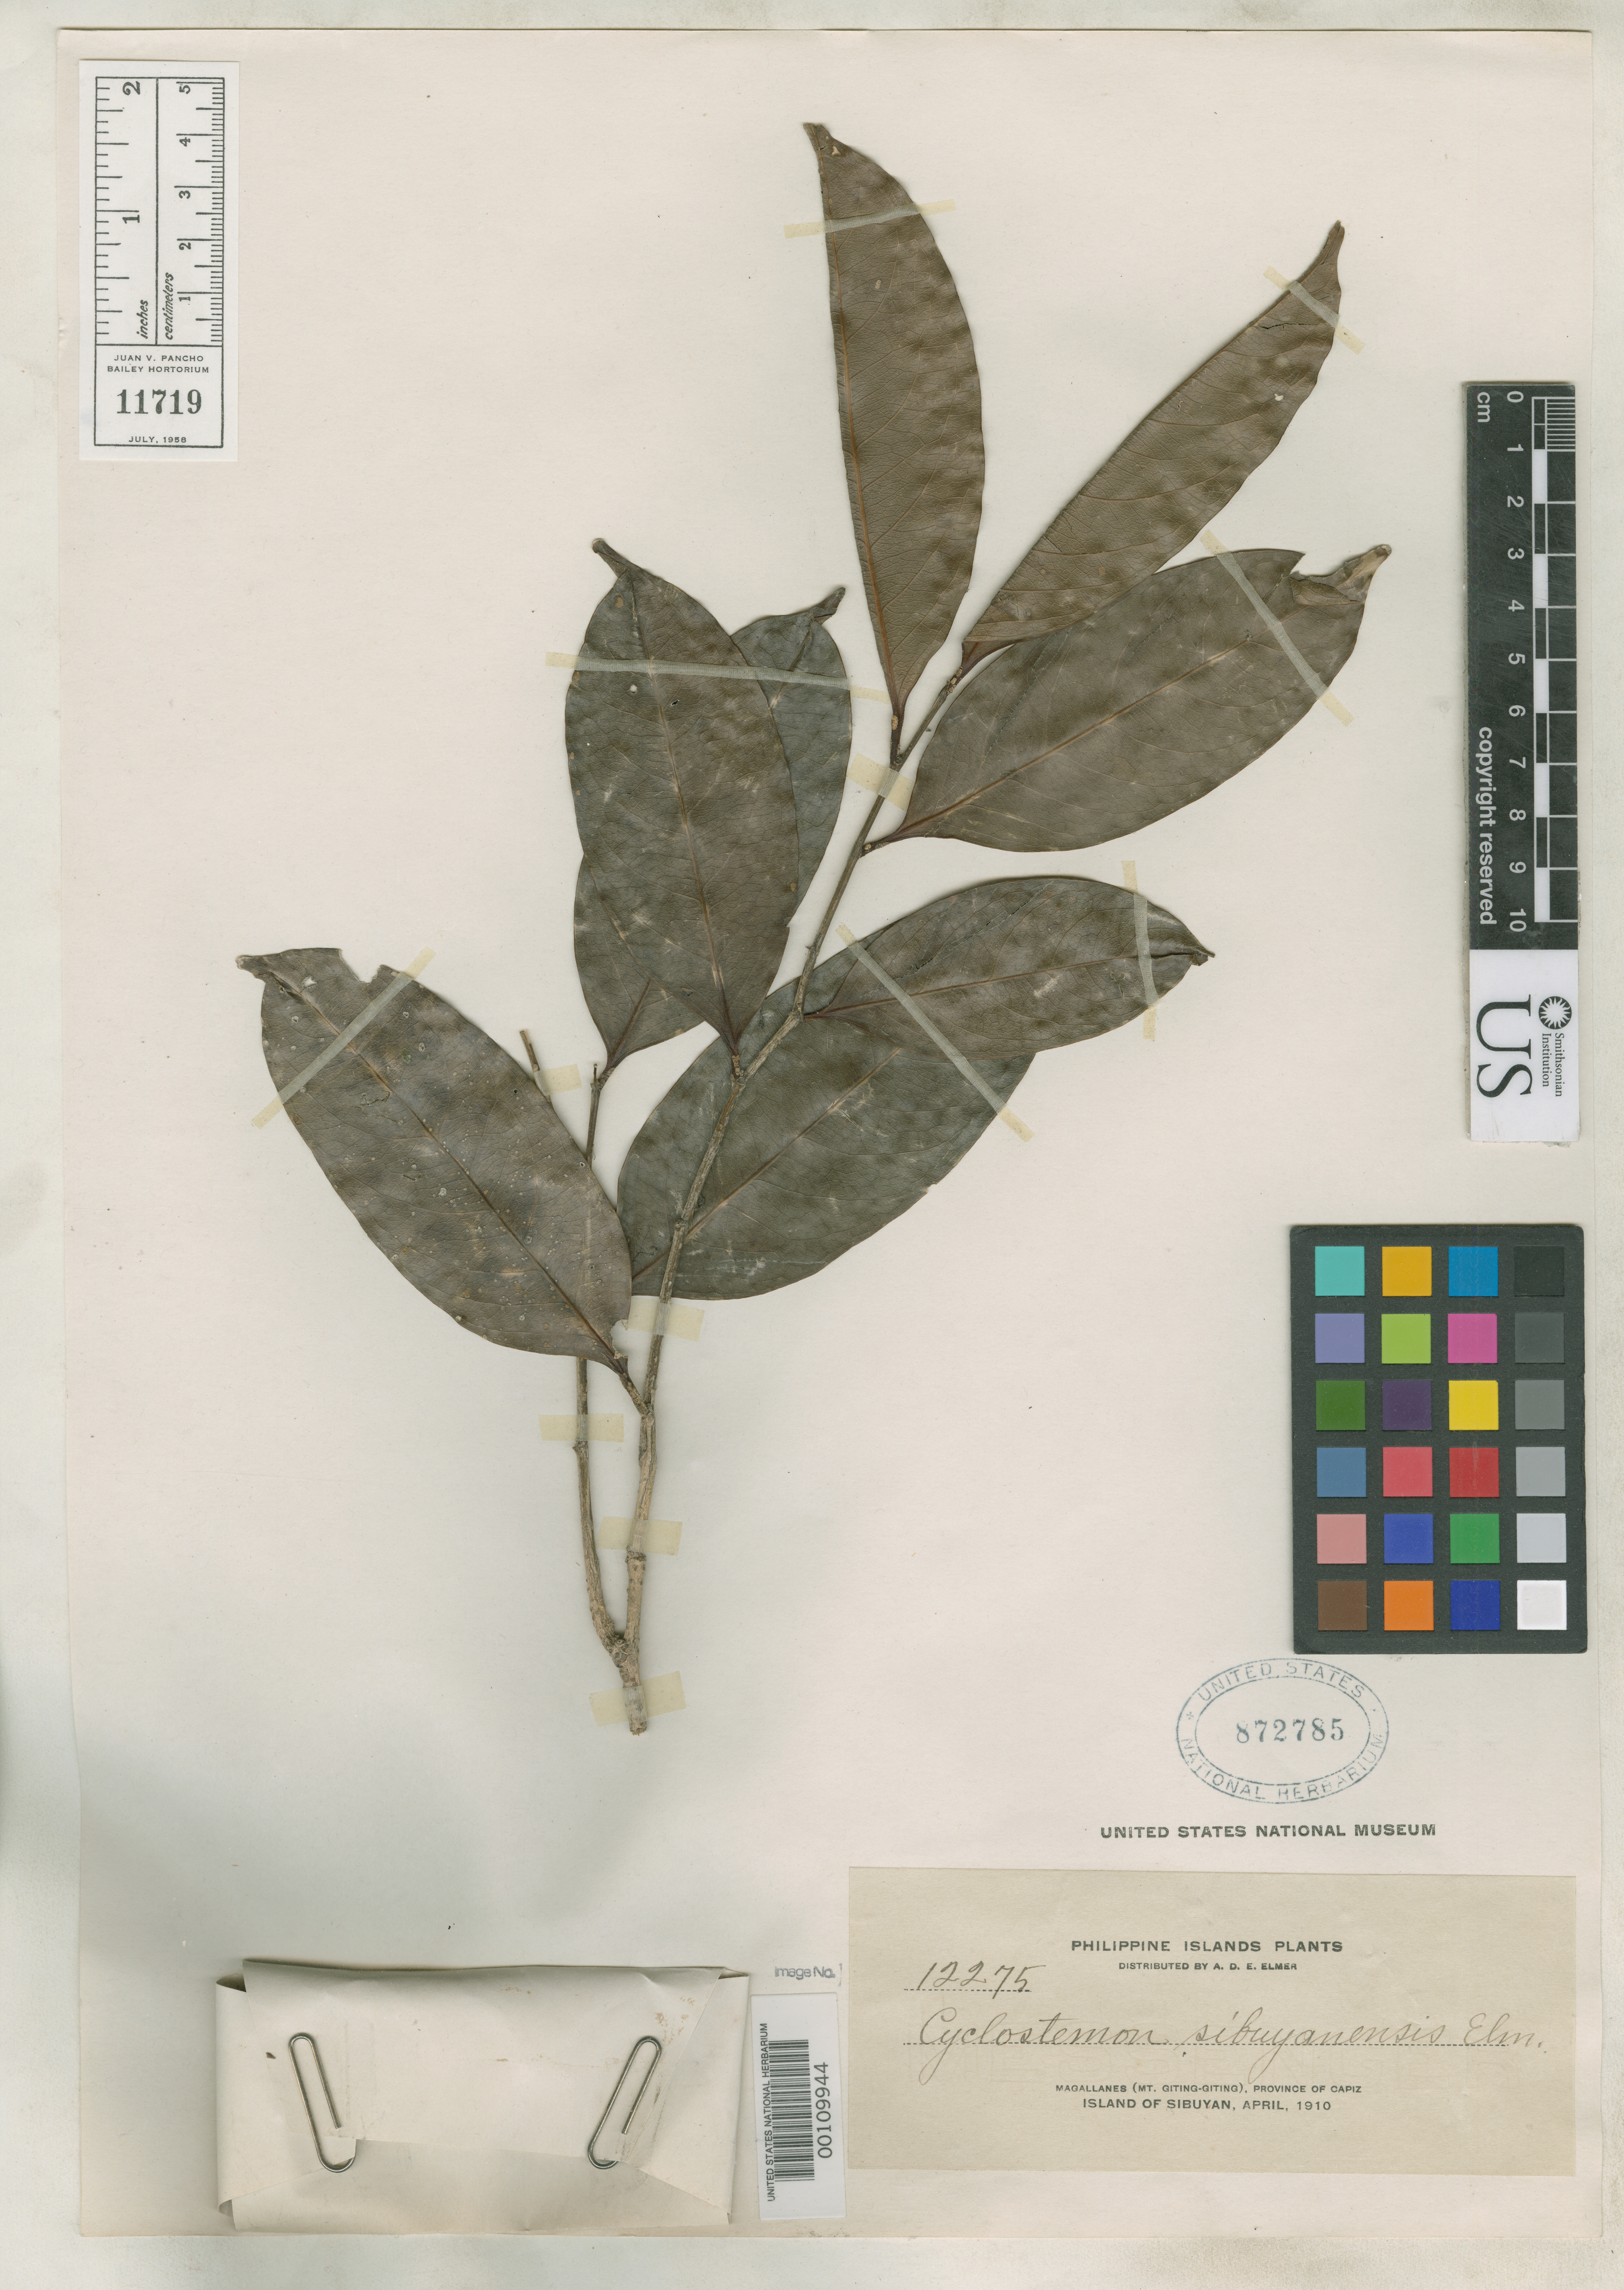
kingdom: Plantae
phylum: Tracheophyta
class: Magnoliopsida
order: Malpighiales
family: Putranjivaceae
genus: Cyclostemon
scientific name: Cyclostemon sibuyanensis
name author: Elmer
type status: Isotype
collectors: A. D. E. Elmer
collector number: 12275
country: Philippines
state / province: Mimaropa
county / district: Romblon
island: Sibuyan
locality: Magallanes, Mt. Giting-Giting.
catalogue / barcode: US 872785